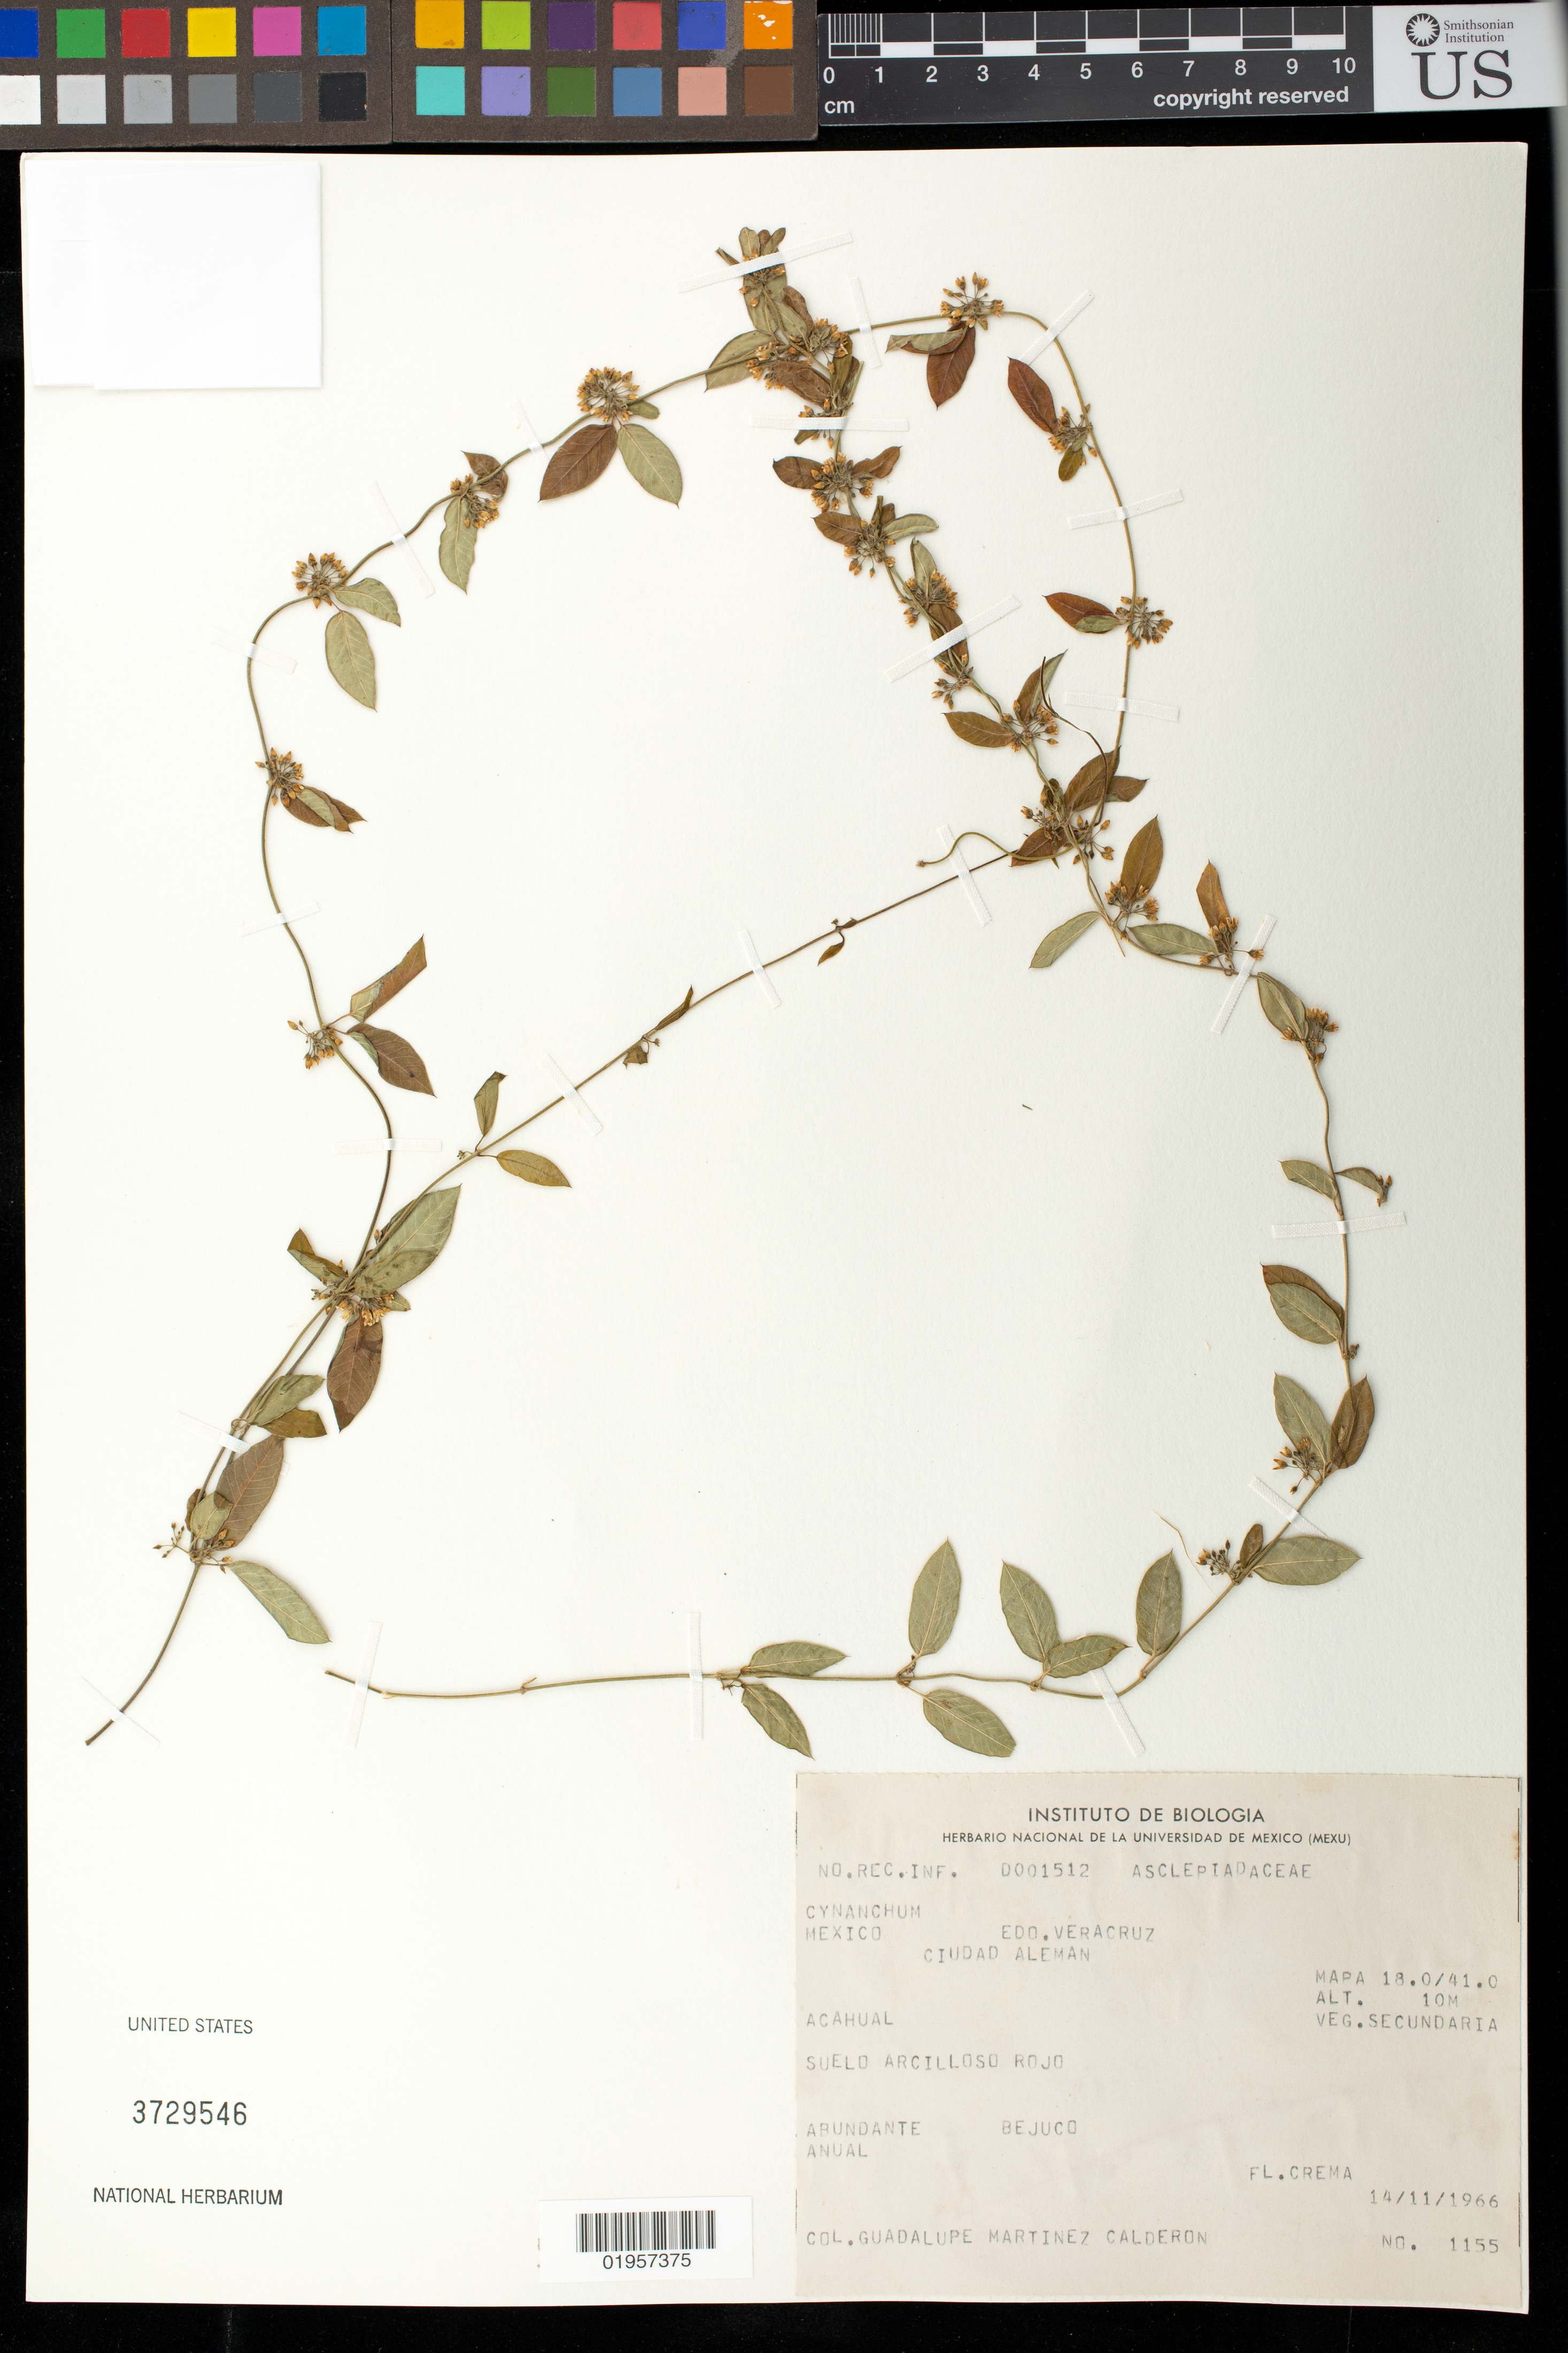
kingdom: Plantae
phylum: Tracheophyta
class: Magnoliopsida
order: Gentianales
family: Apocynaceae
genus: Cynanchum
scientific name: Cynanchum sp.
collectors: G. Martínez Calderón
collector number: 1155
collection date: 1966-11-14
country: Mexico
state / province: Veracruz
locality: Ciudad Aleman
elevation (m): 10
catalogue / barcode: US 3729546